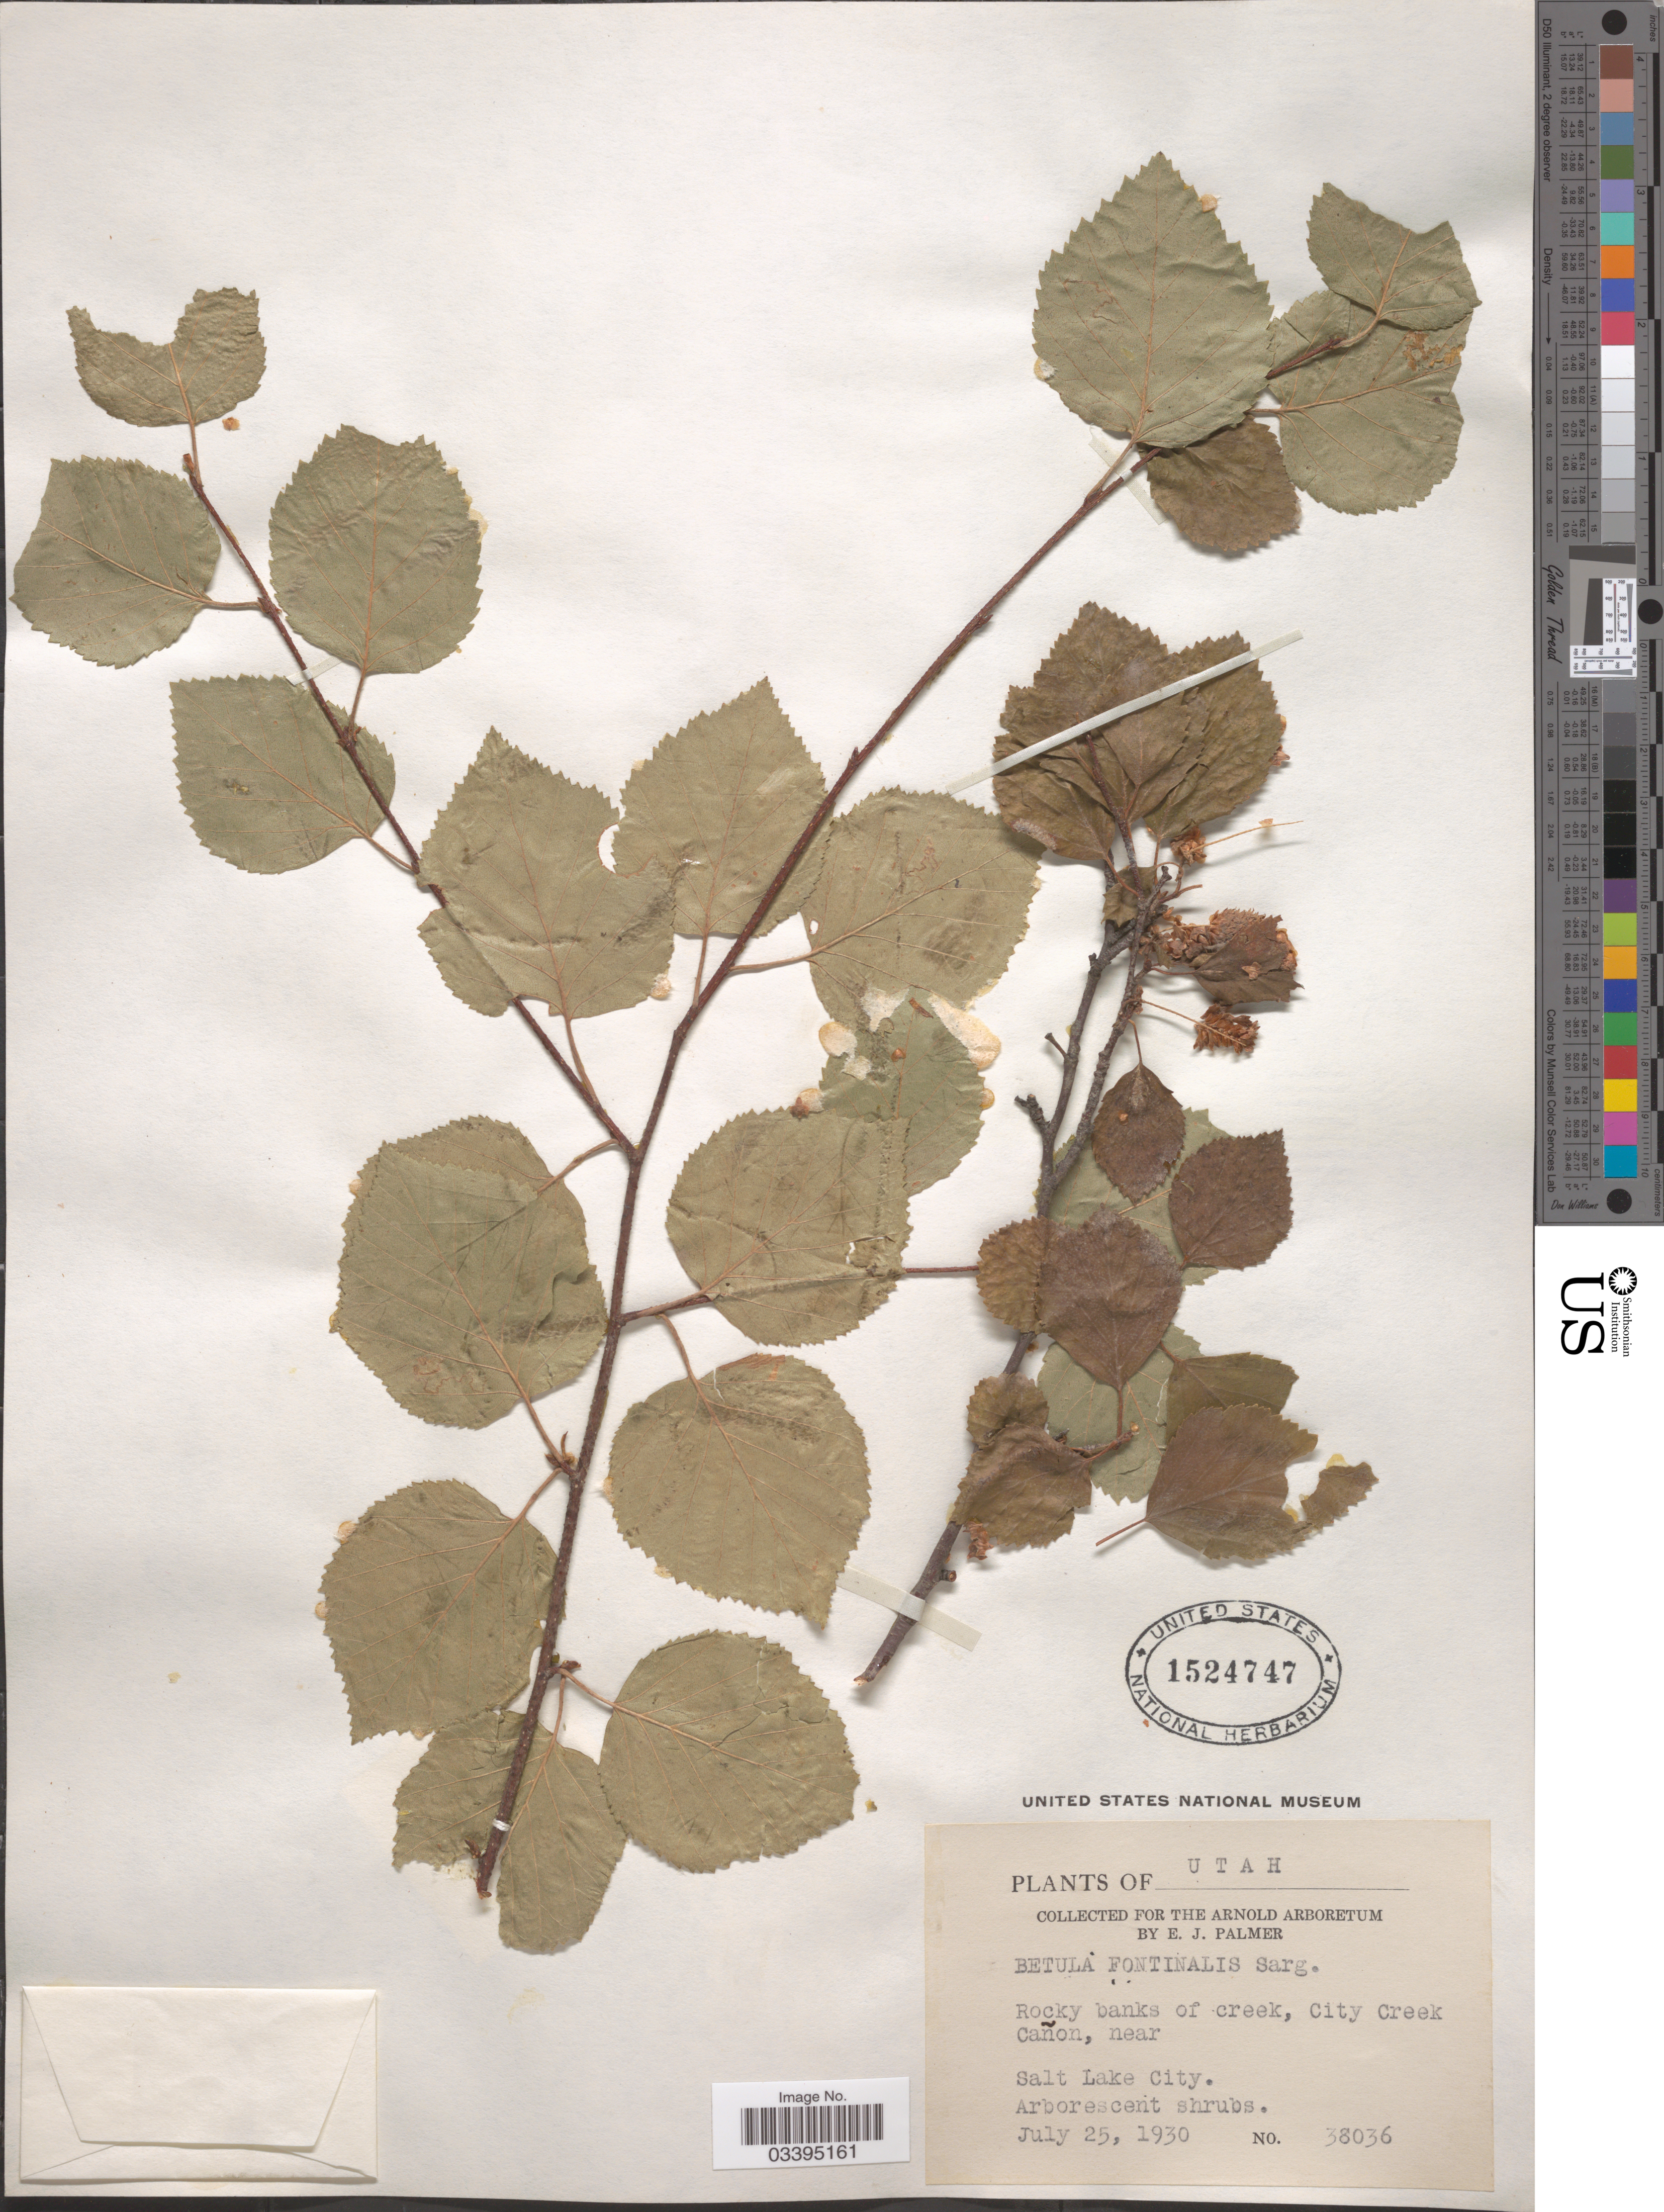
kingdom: Plantae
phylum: Tracheophyta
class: Magnoliopsida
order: Fagales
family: Betulaceae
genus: Betula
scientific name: Betula fontinalis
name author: Sarg.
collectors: E. J. Palmer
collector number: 38036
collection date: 1930-07-25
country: United States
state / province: Utah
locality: Rocky banks of creek, City Creek Cañon, near Salt Lake City.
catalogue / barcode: US 1524747